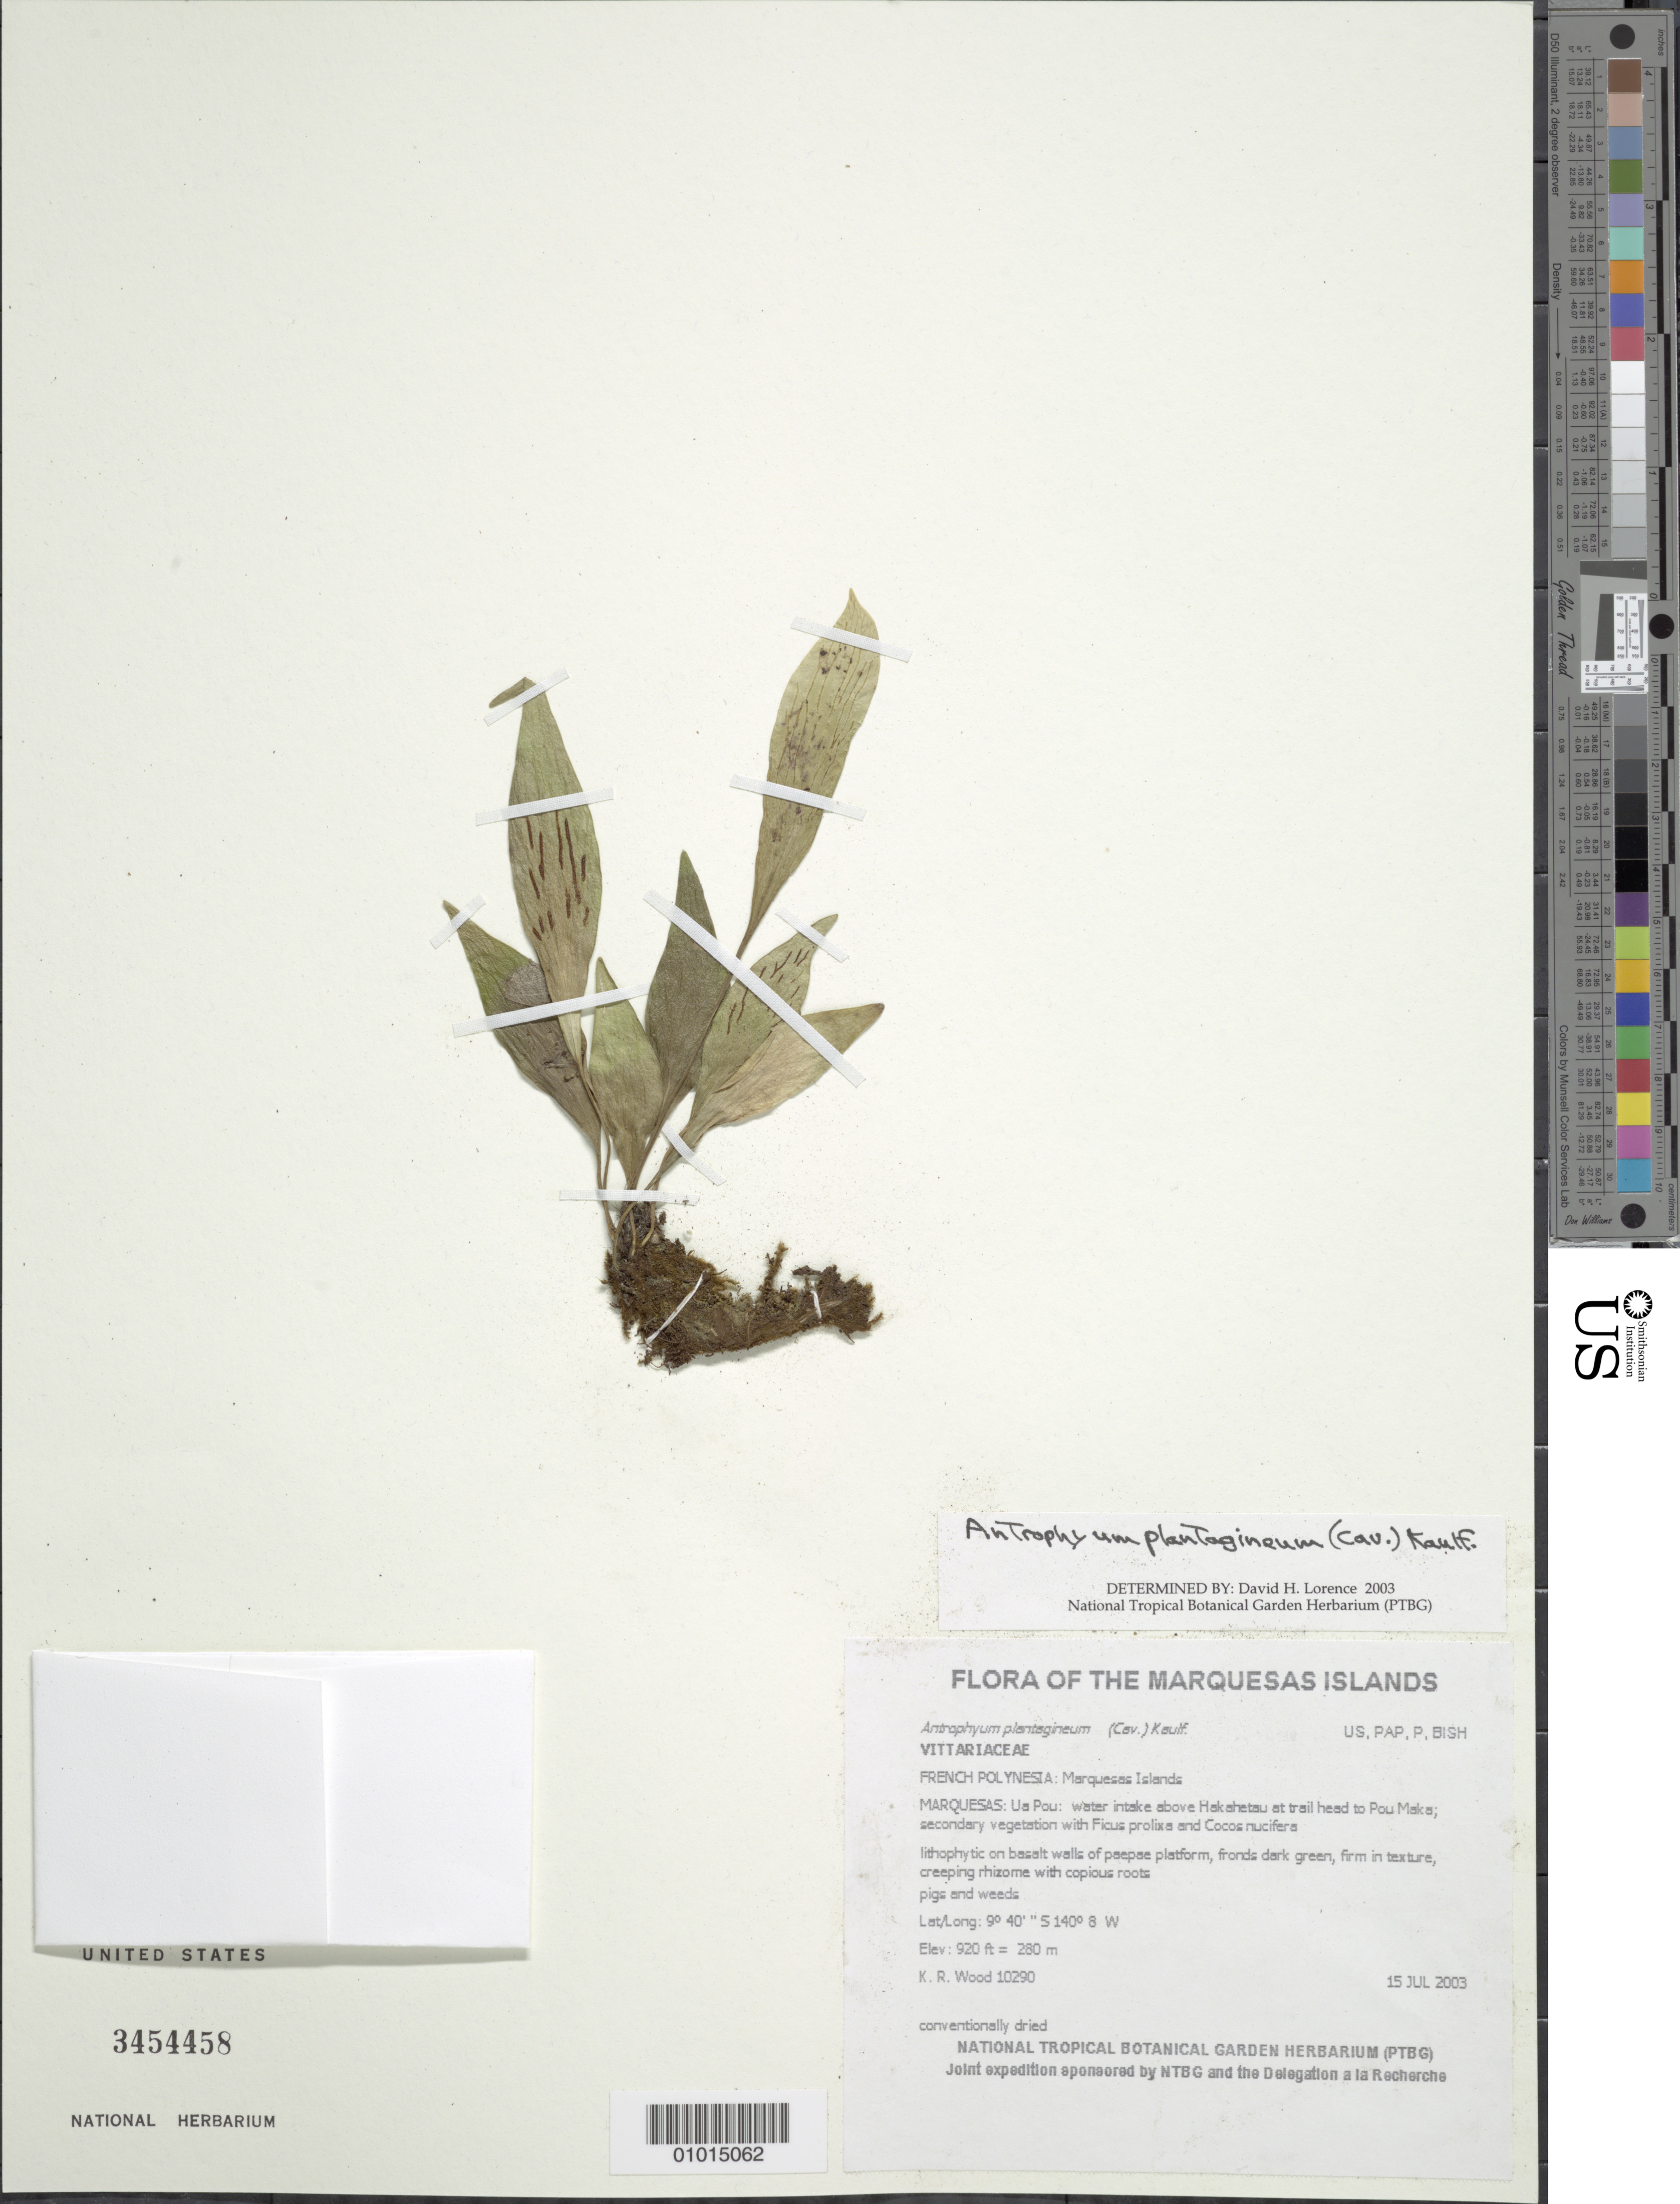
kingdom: Plantae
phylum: Tracheophyta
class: Polypodiopsida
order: Polypodiales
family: Pteridaceae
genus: Antrophyum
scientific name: Antrophyum plantagineum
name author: (Cav.) Kaulf.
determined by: Lorence, David H., (PTBG), National Tropical Botanical Garden (UNITED STATES)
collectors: K. R. Wood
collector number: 10290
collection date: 2003-07-15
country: French Polynesia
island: Ua Pou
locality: Water intake above Hakahetau at trail head to Pou Maka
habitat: Secondary vegetation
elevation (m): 280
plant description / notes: Pigs and weeds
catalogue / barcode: US 3454458